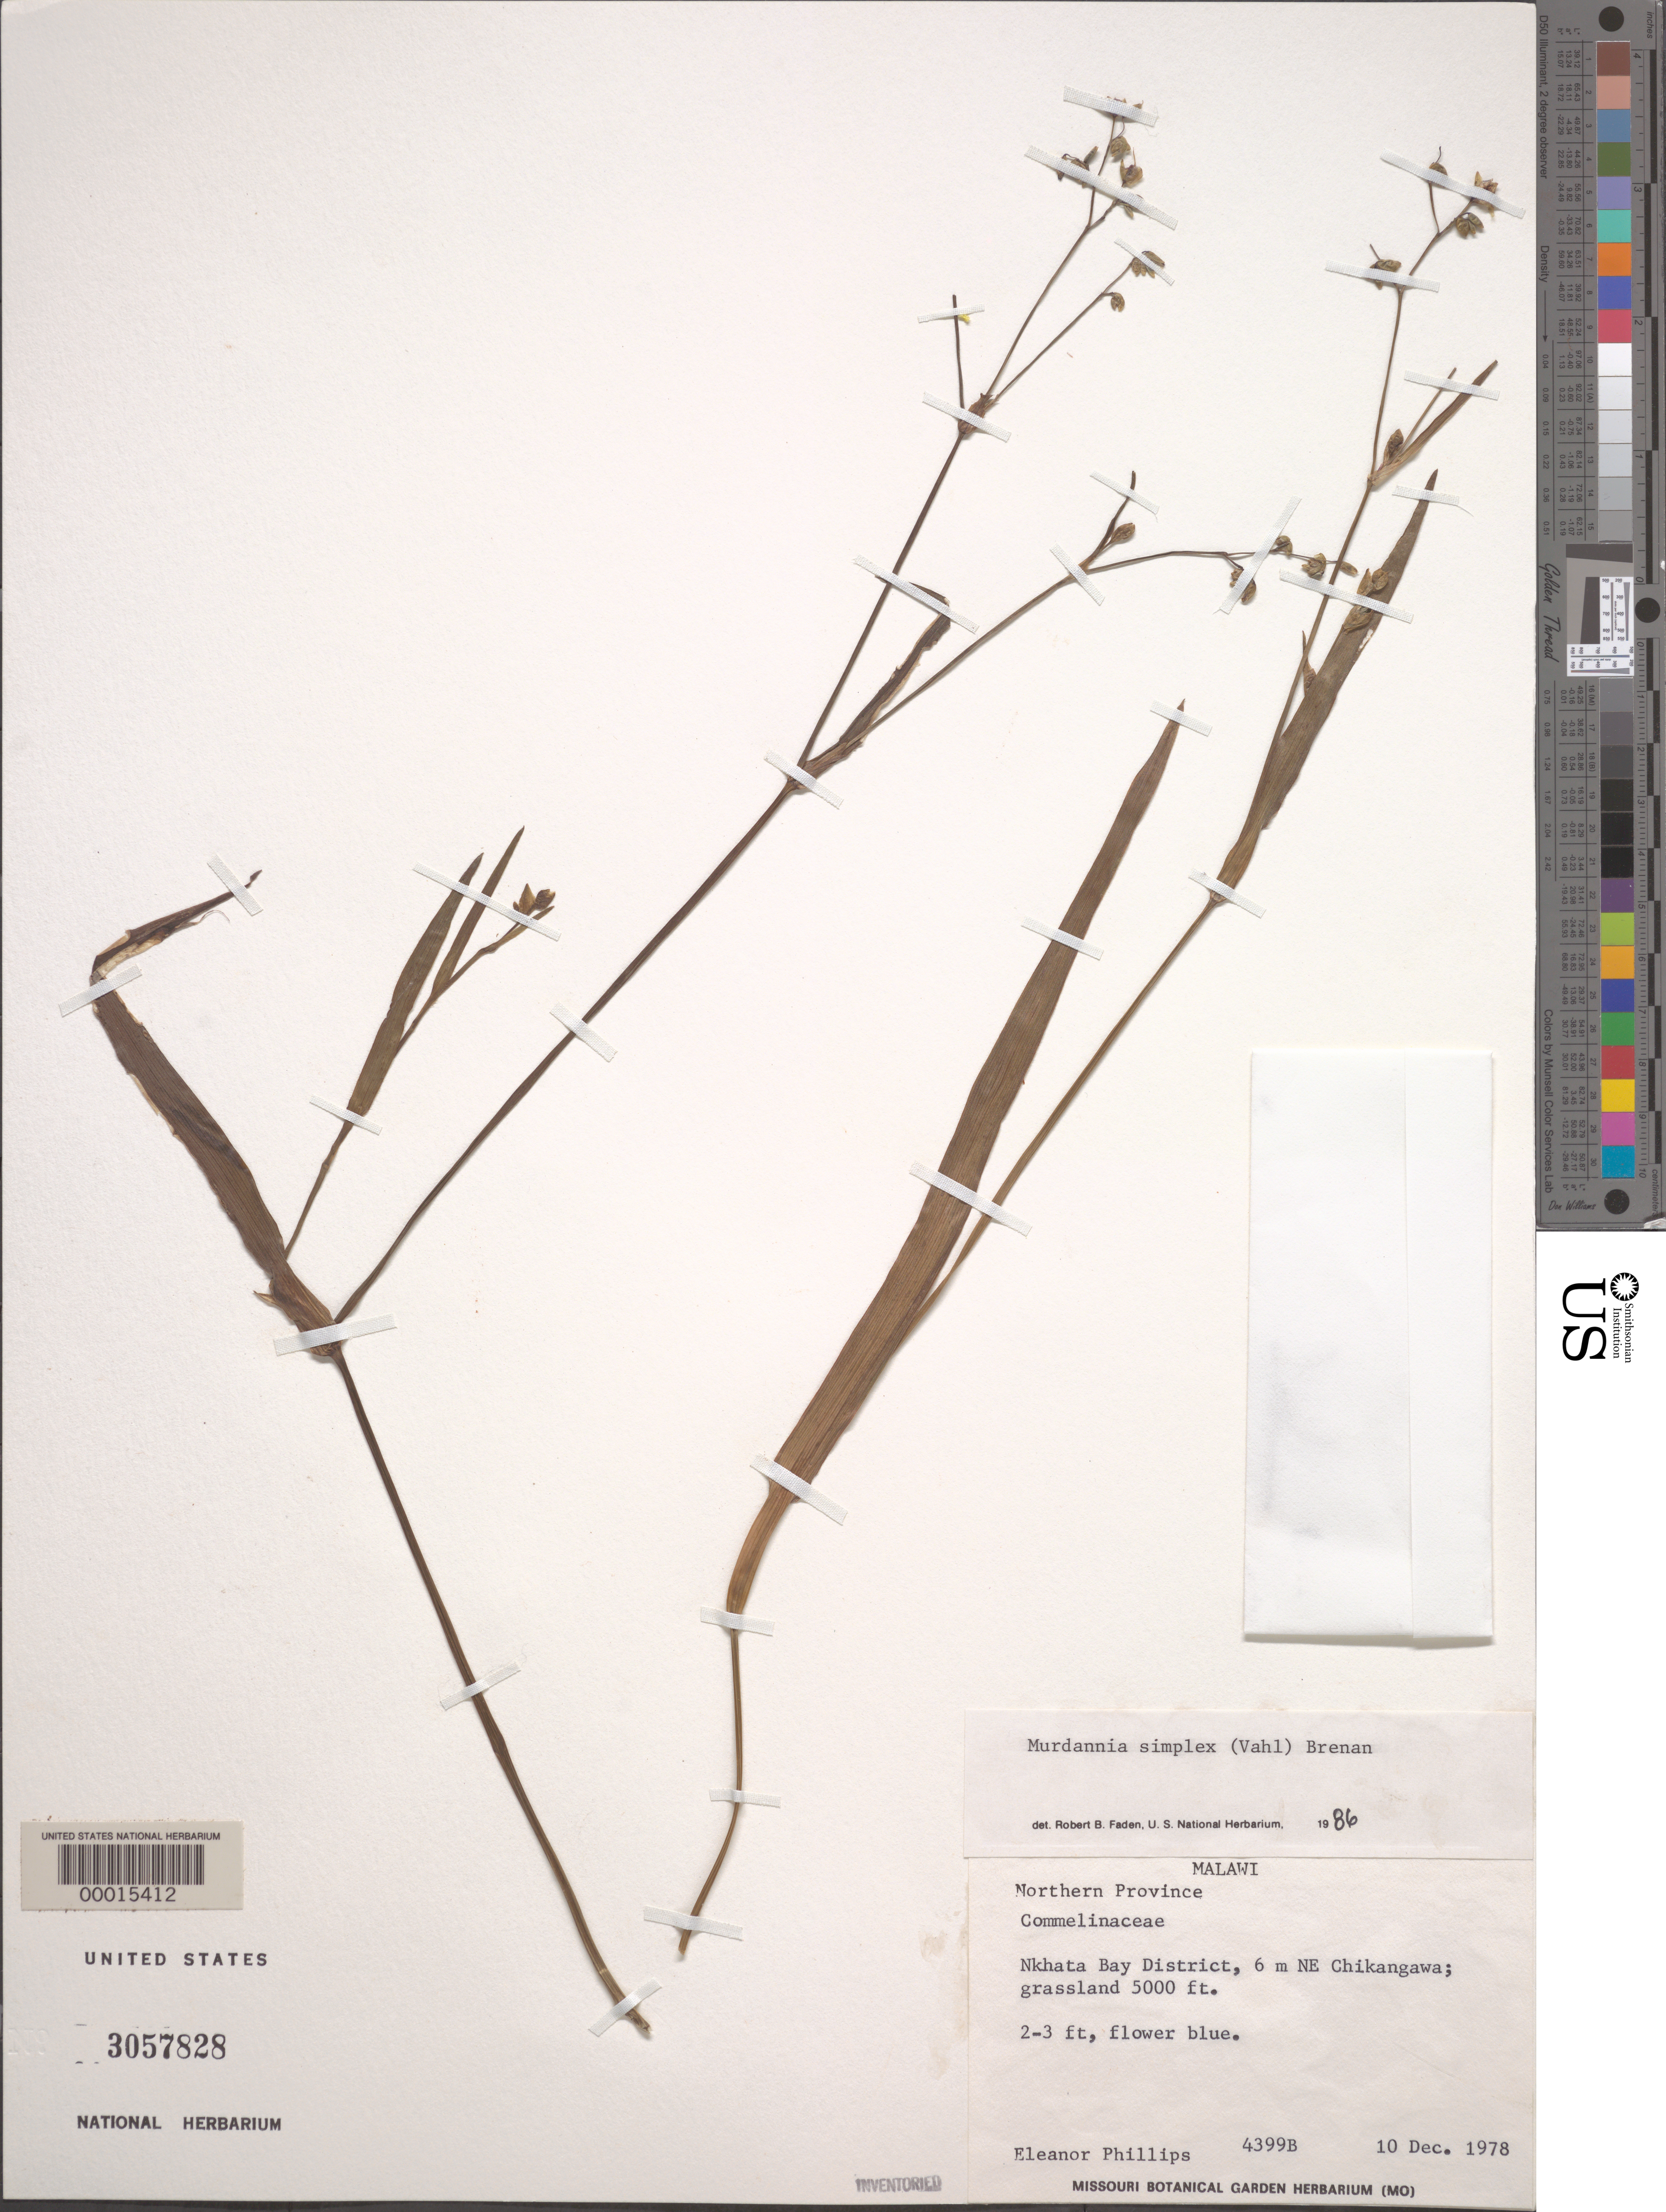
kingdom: Plantae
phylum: Tracheophyta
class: Liliopsida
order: Commelinales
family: Commelinaceae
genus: Murdannia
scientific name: Murdannia simplex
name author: (Vahl) Brenan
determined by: Faden, Robert B., (US), Smithsonian Institution - National Museum of Natural History (UNITED STATES)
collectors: E. Phillips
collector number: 4399b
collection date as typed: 10 Dec 1978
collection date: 1978-12-10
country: Malawi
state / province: Northern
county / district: Nkhata Bay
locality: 6 m ne chikangawa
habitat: Grassland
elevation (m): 1525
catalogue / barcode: US 3057828